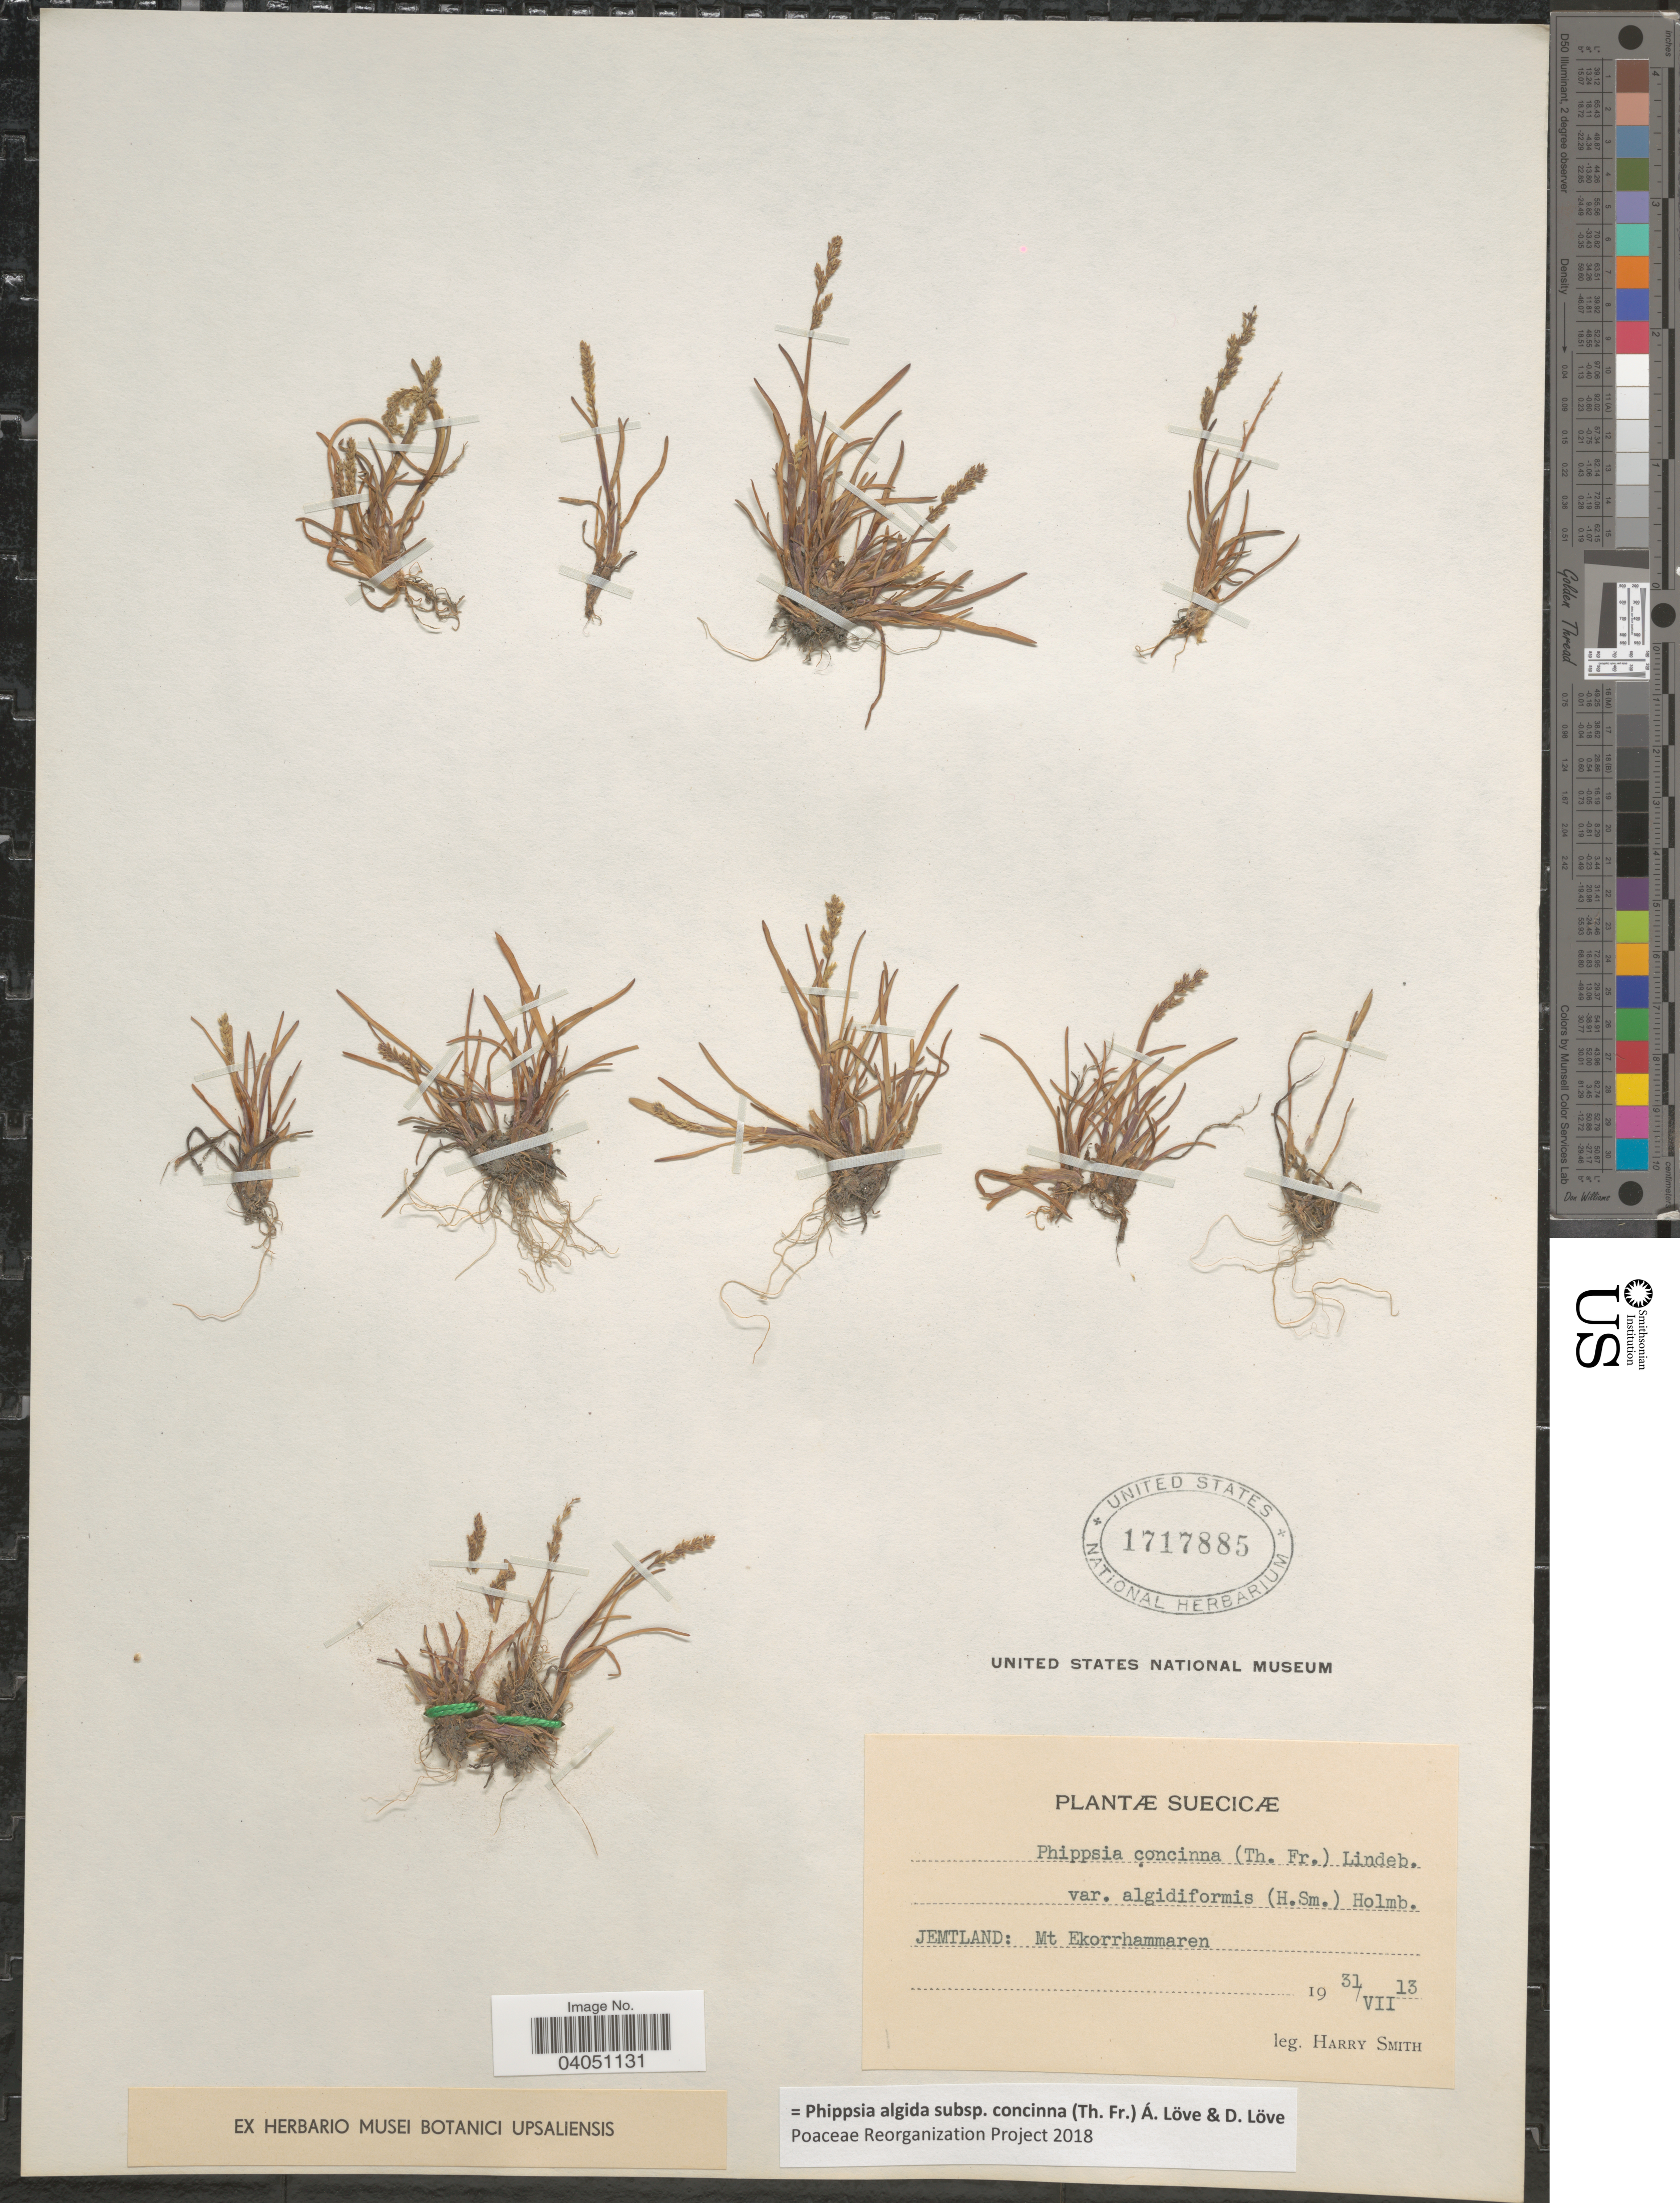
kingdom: Plantae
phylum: Tracheophyta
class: Liliopsida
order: Poales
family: Poaceae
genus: Phippsia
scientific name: Phippsia algida subsp. concinna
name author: (Th. Fr.) Á. Löve & D. Löve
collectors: H. Smith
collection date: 1931-07-13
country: Sweden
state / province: Jämtland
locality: Suecicæ. Jemtland: Mt Ekorrhammaren.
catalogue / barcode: US 1717885